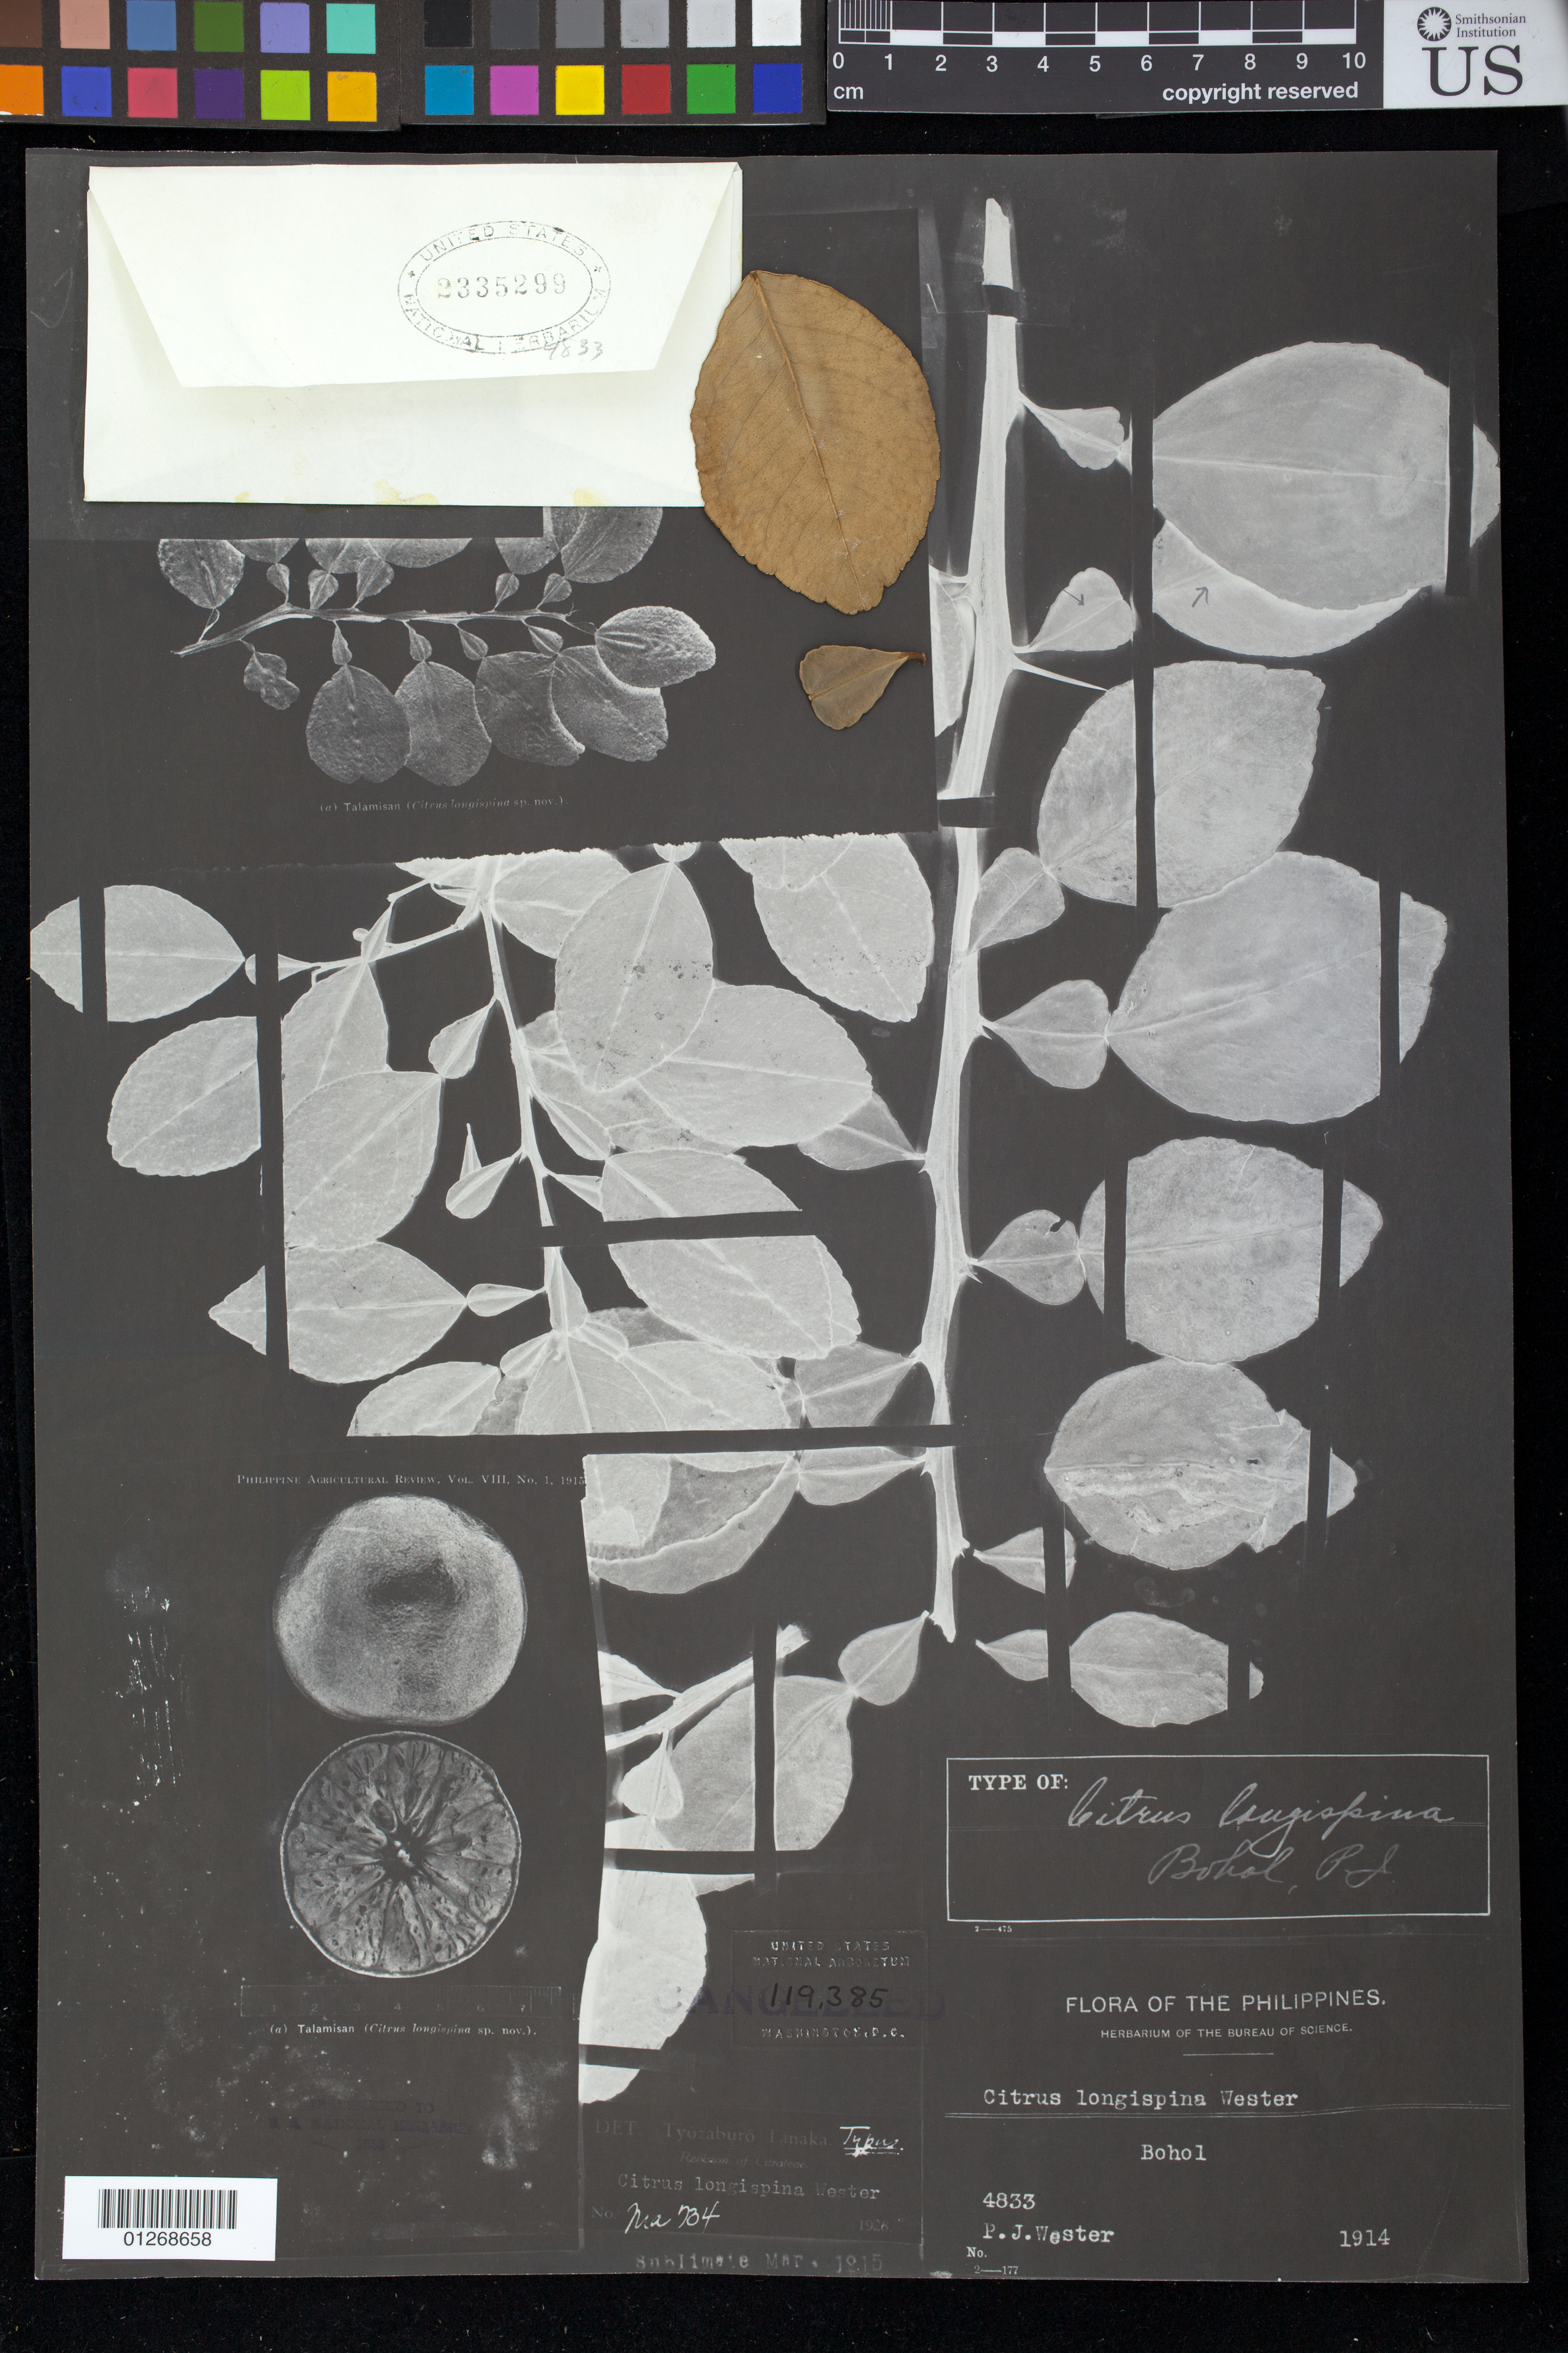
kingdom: Plantae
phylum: Tracheophyta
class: Magnoliopsida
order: Sapindales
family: Rutaceae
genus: Citrus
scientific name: Citrus longispina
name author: Wester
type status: Isosyntype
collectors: P. J. Wester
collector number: Bur. Sci. 4833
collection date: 1914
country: Philippines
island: Bohol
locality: Bohol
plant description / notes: Sheet ex herb. National Arboretum (NA), transferred to U.S. National Herbarium 1953. Photocopy (negative) and fragmentary material of type specimen, origin unclear.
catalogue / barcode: US 2335299